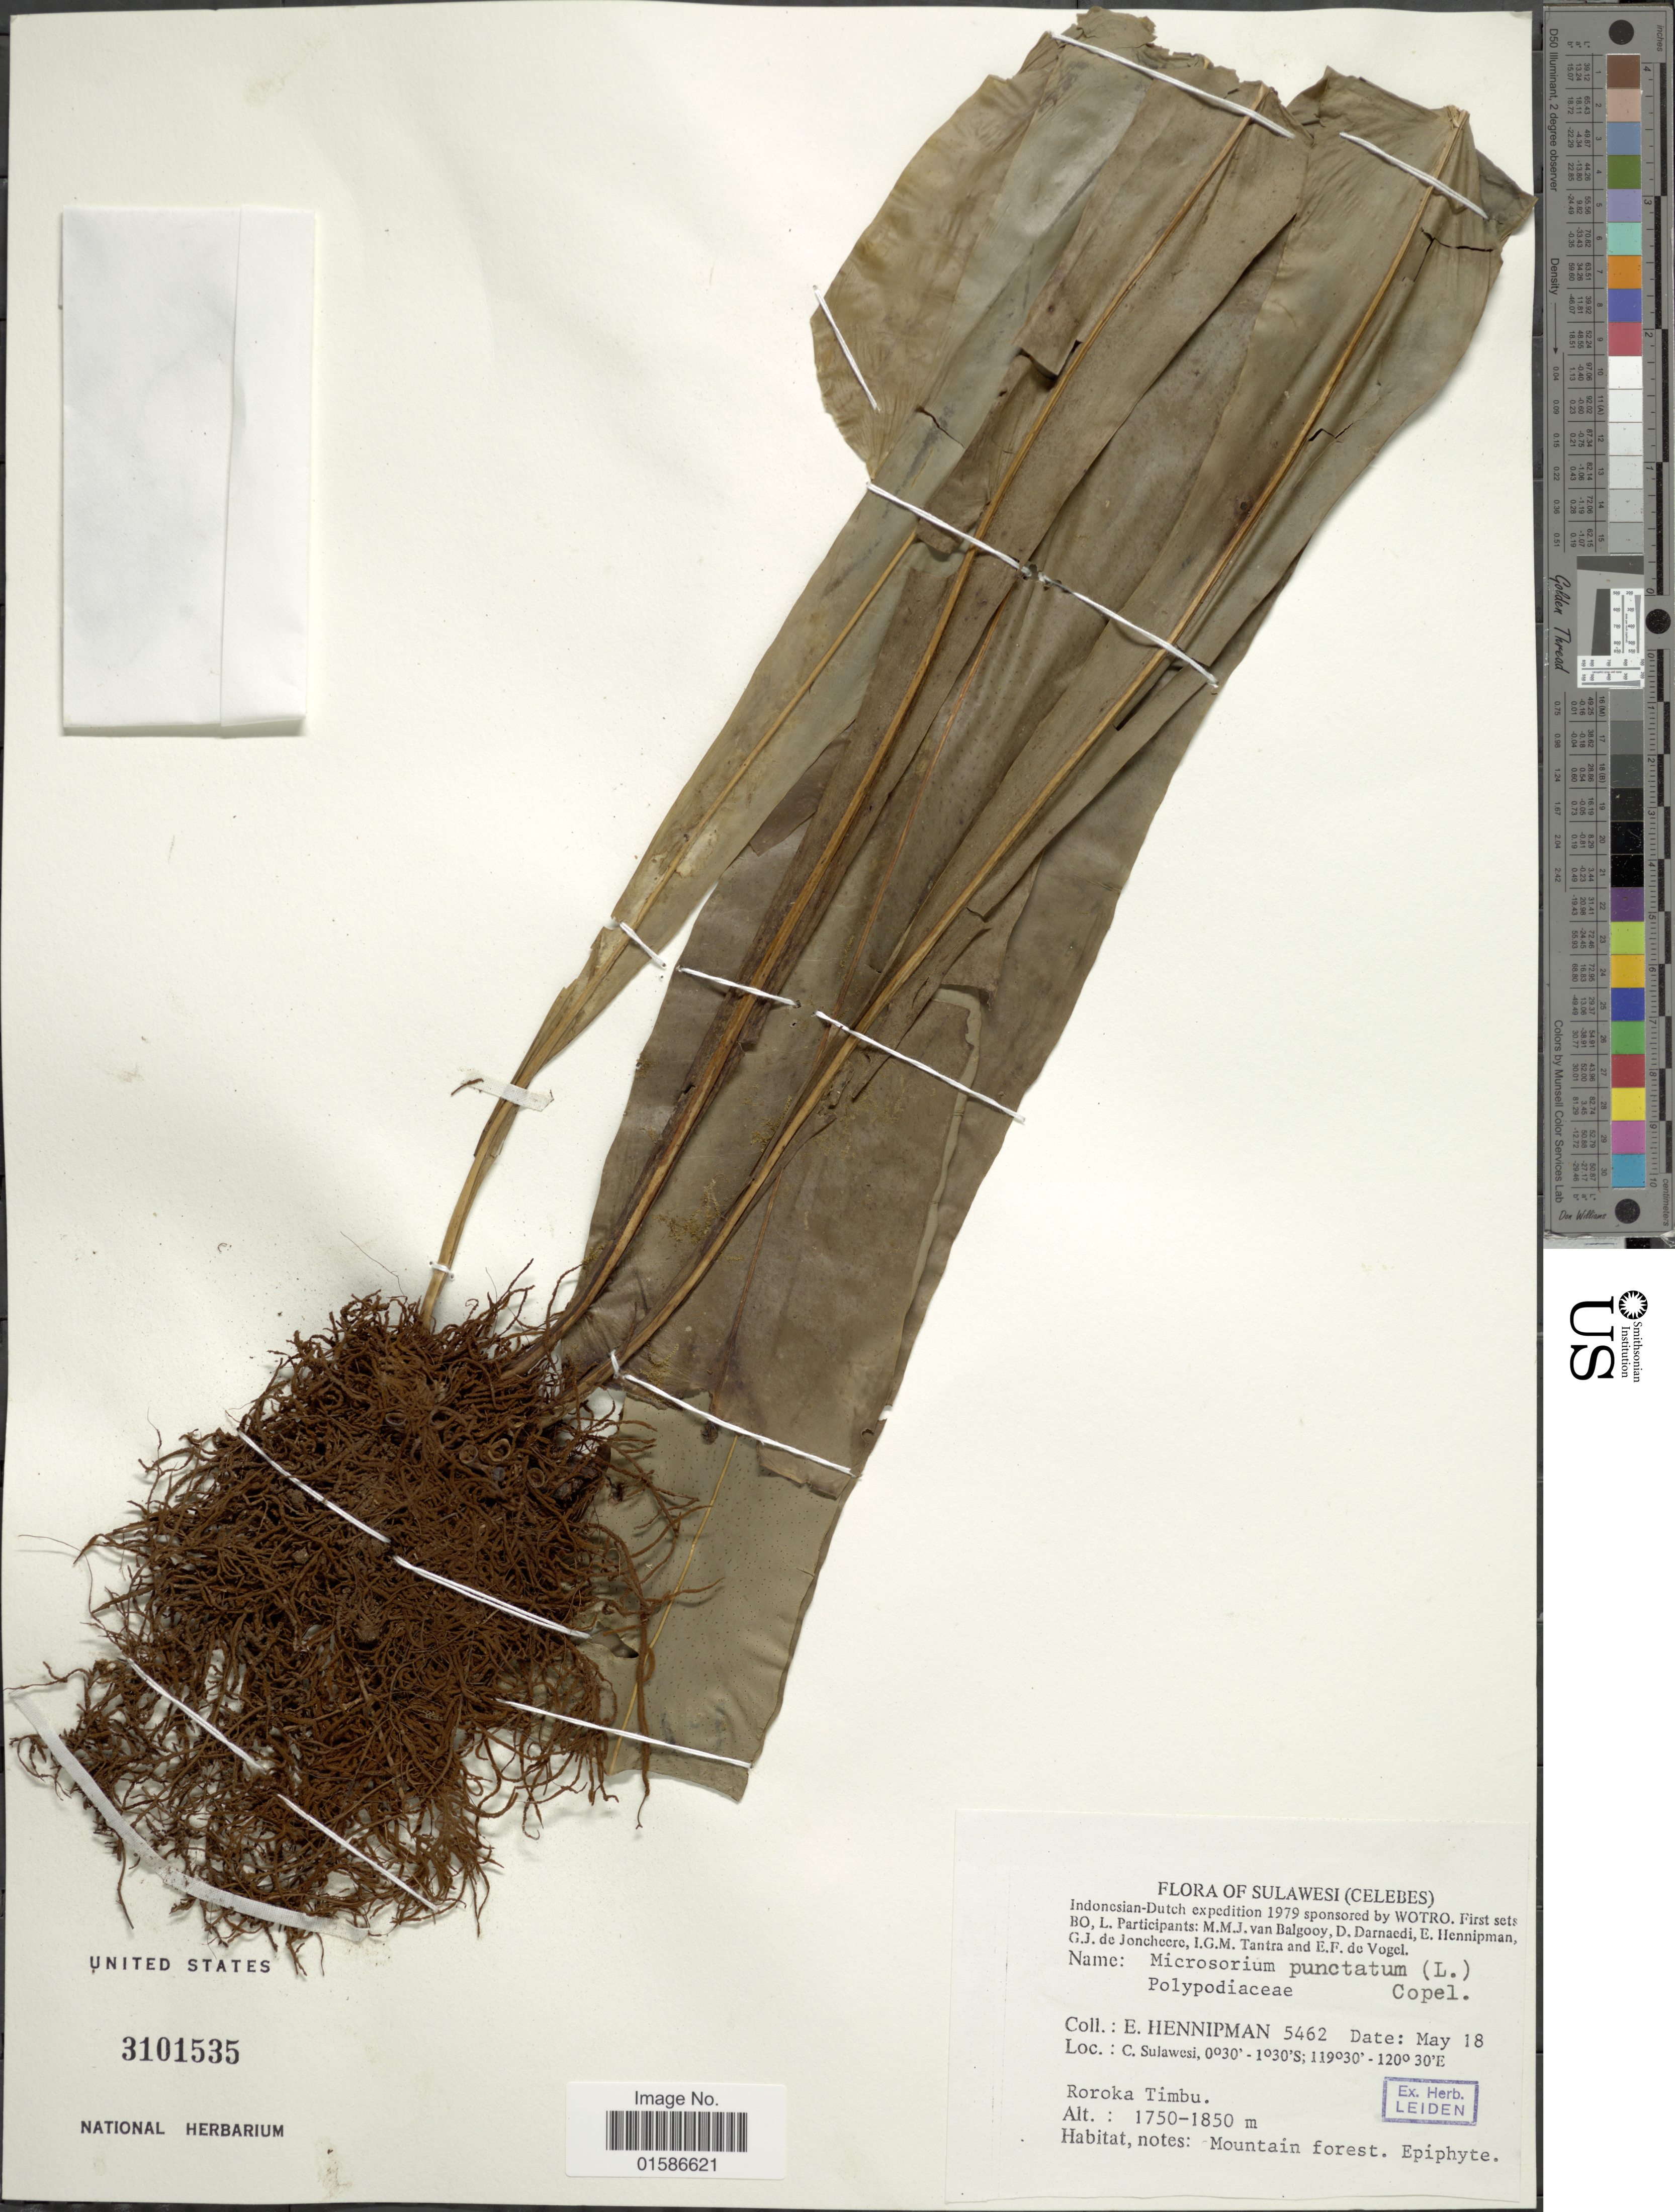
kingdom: Plantae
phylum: Tracheophyta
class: Polypodiopsida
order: Polypodiales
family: Polypodiaceae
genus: Microsorum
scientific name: Microsorum punctatum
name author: (L.) Copel.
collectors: E. Hennipman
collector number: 5462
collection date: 1979-05-18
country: Indonesia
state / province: Sulawesi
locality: (Celebes), C. Sulawesi, Roroka Timbu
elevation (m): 1750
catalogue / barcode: US 3101535